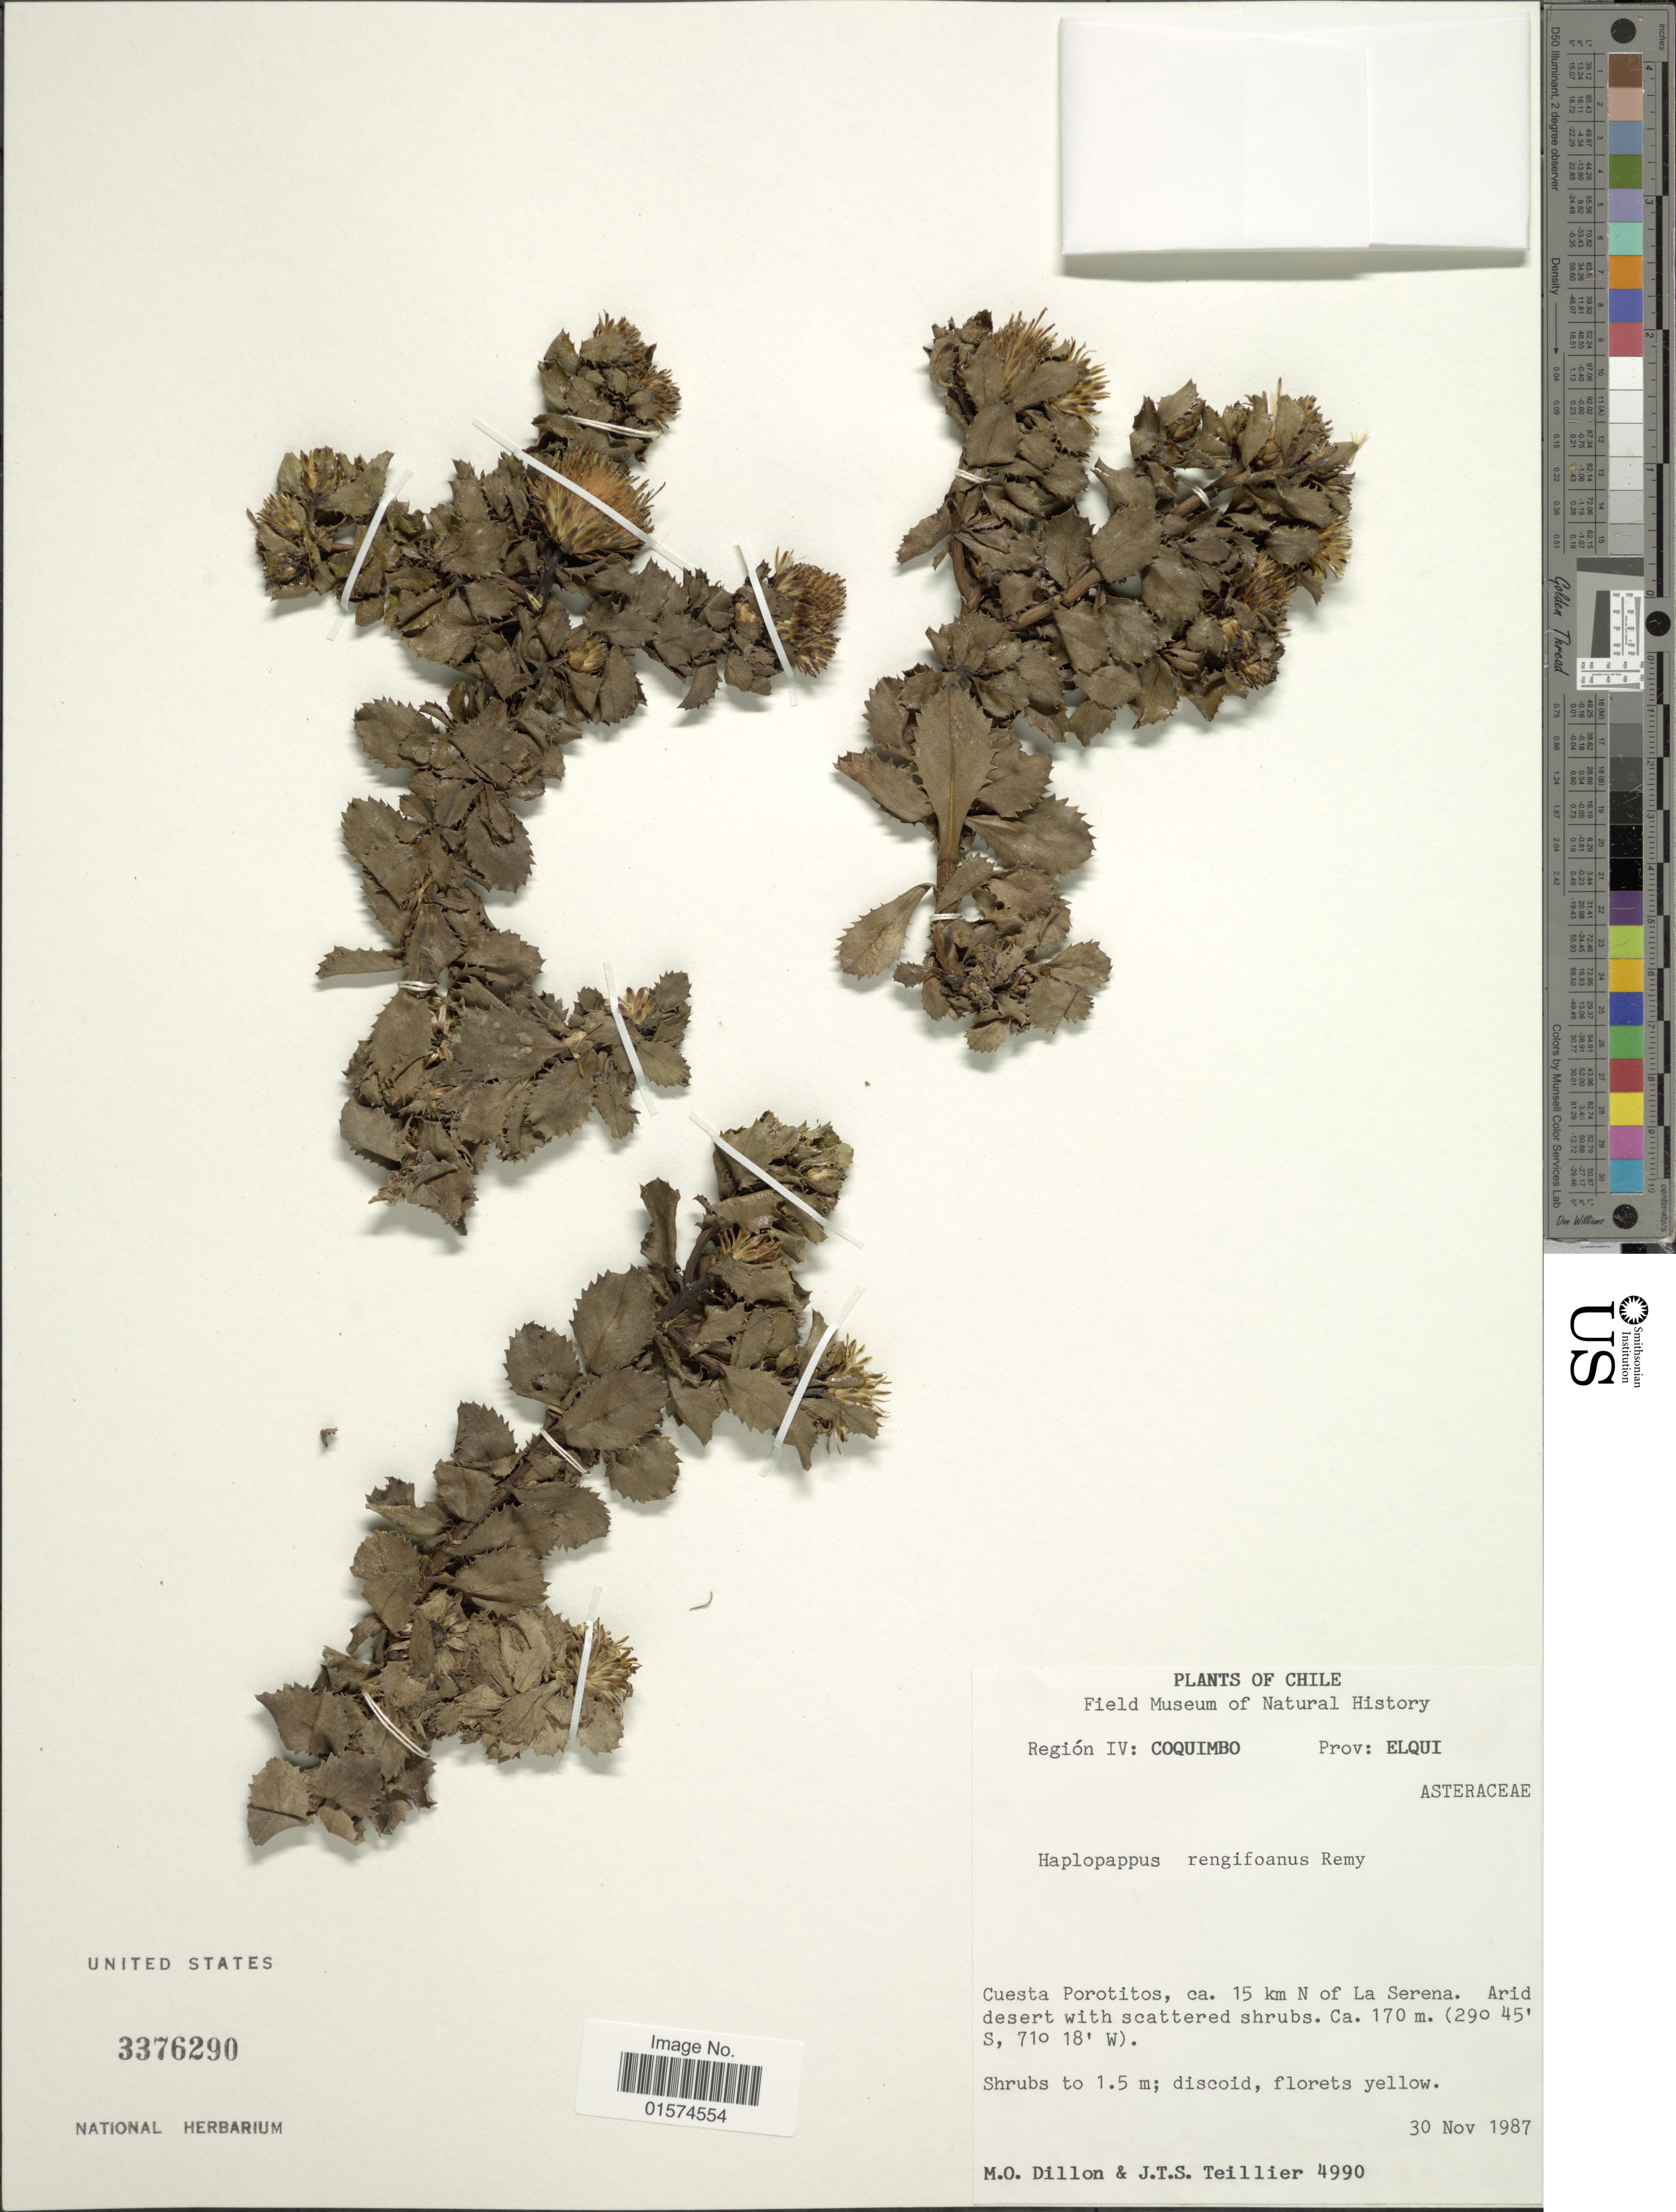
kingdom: Plantae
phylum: Tracheophyta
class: Magnoliopsida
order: Asterales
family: Asteraceae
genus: Haplopappus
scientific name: Haplopappus rengifoanus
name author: J. Rémy in Gay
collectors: M. O. Dillon & J. Teillier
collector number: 4990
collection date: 1987-11-30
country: Chile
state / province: Coquimbo (IV)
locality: Prov: Elqui, Cuesta Porotitos, ca. 15 km N of La Serena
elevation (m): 170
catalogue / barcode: US 3376290